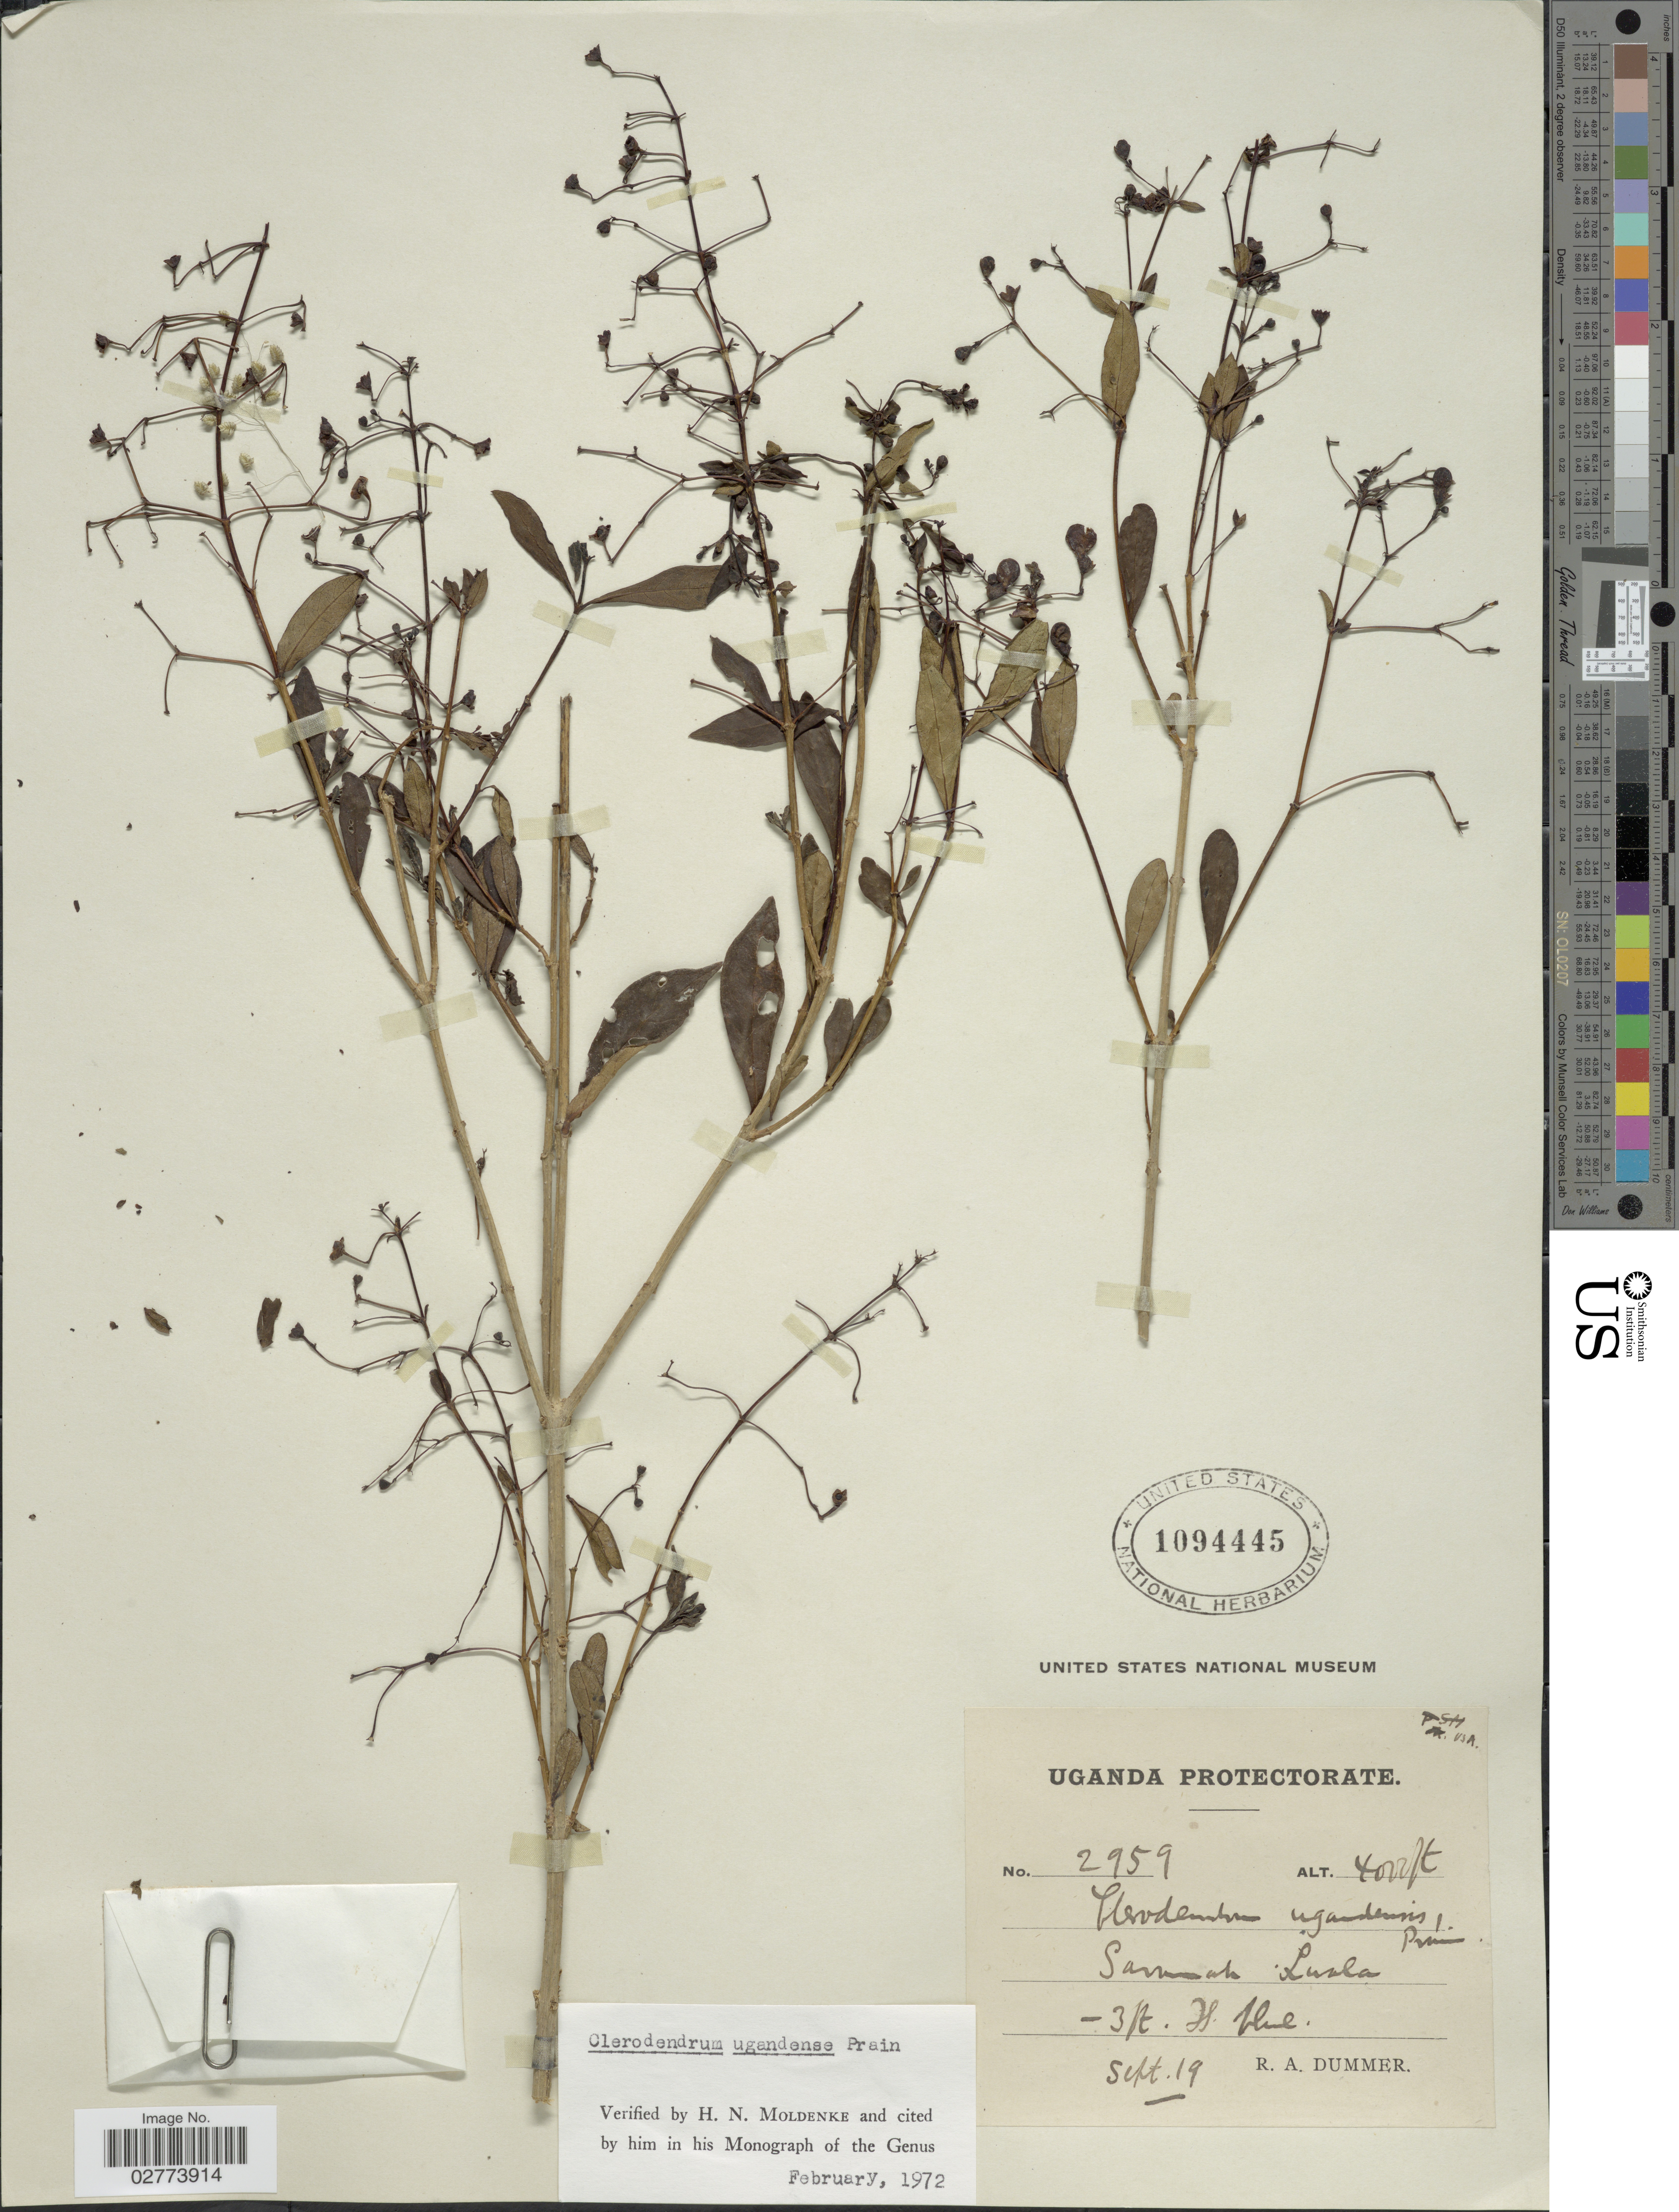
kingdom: Plantae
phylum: Tracheophyta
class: Magnoliopsida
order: Lamiales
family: Lamiaceae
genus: Clerodendrum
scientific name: Clerodendrum ugandense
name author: Prain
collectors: R. A. Dümmer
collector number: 2959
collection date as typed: Transcribed d/m/y: /9/19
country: Uganda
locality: Luala.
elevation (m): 1219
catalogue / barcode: US 1094445